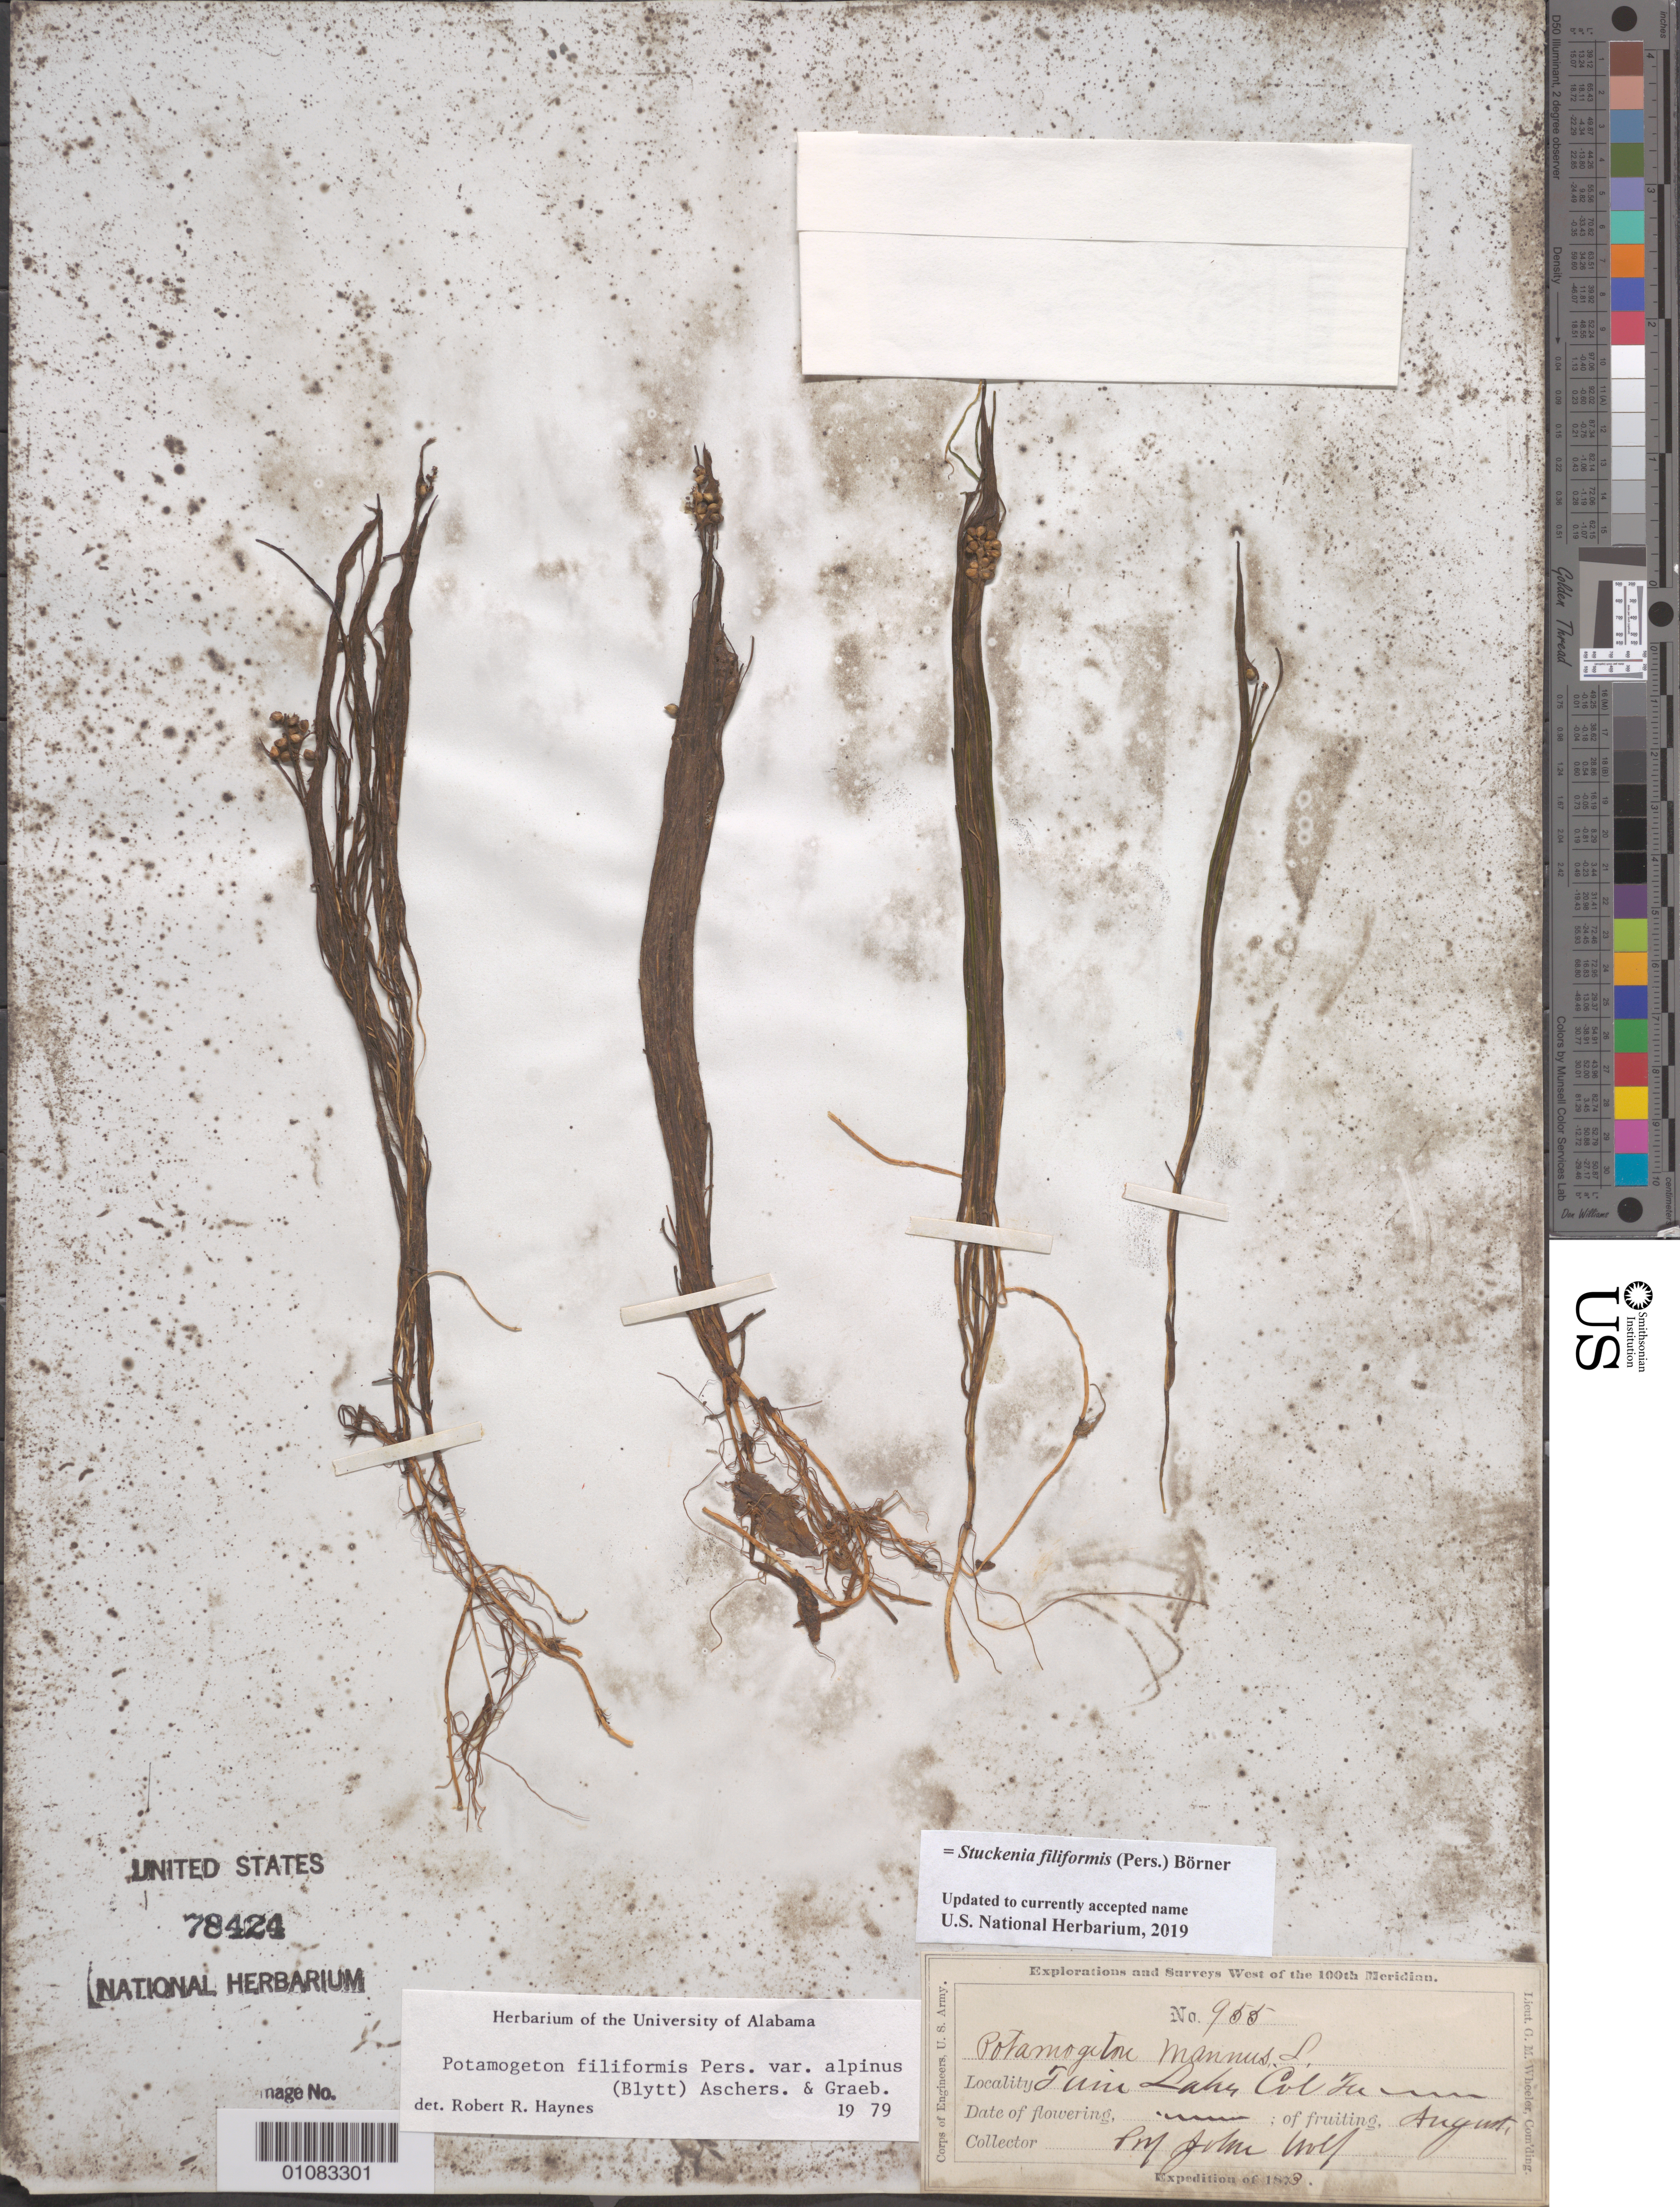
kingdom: Plantae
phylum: Tracheophyta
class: Liliopsida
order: Alismatales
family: Potamogetonaceae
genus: Stuckenia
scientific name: Stuckenia filiformis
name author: (Pers.) Börner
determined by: Strong, Mark T., (BOT), Smithsonian Institution - National Museum of Natural History (UNITED STATES)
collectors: J. Wolf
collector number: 955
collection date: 1973-08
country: United States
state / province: Colorado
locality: Twin Lakes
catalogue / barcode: US 78424